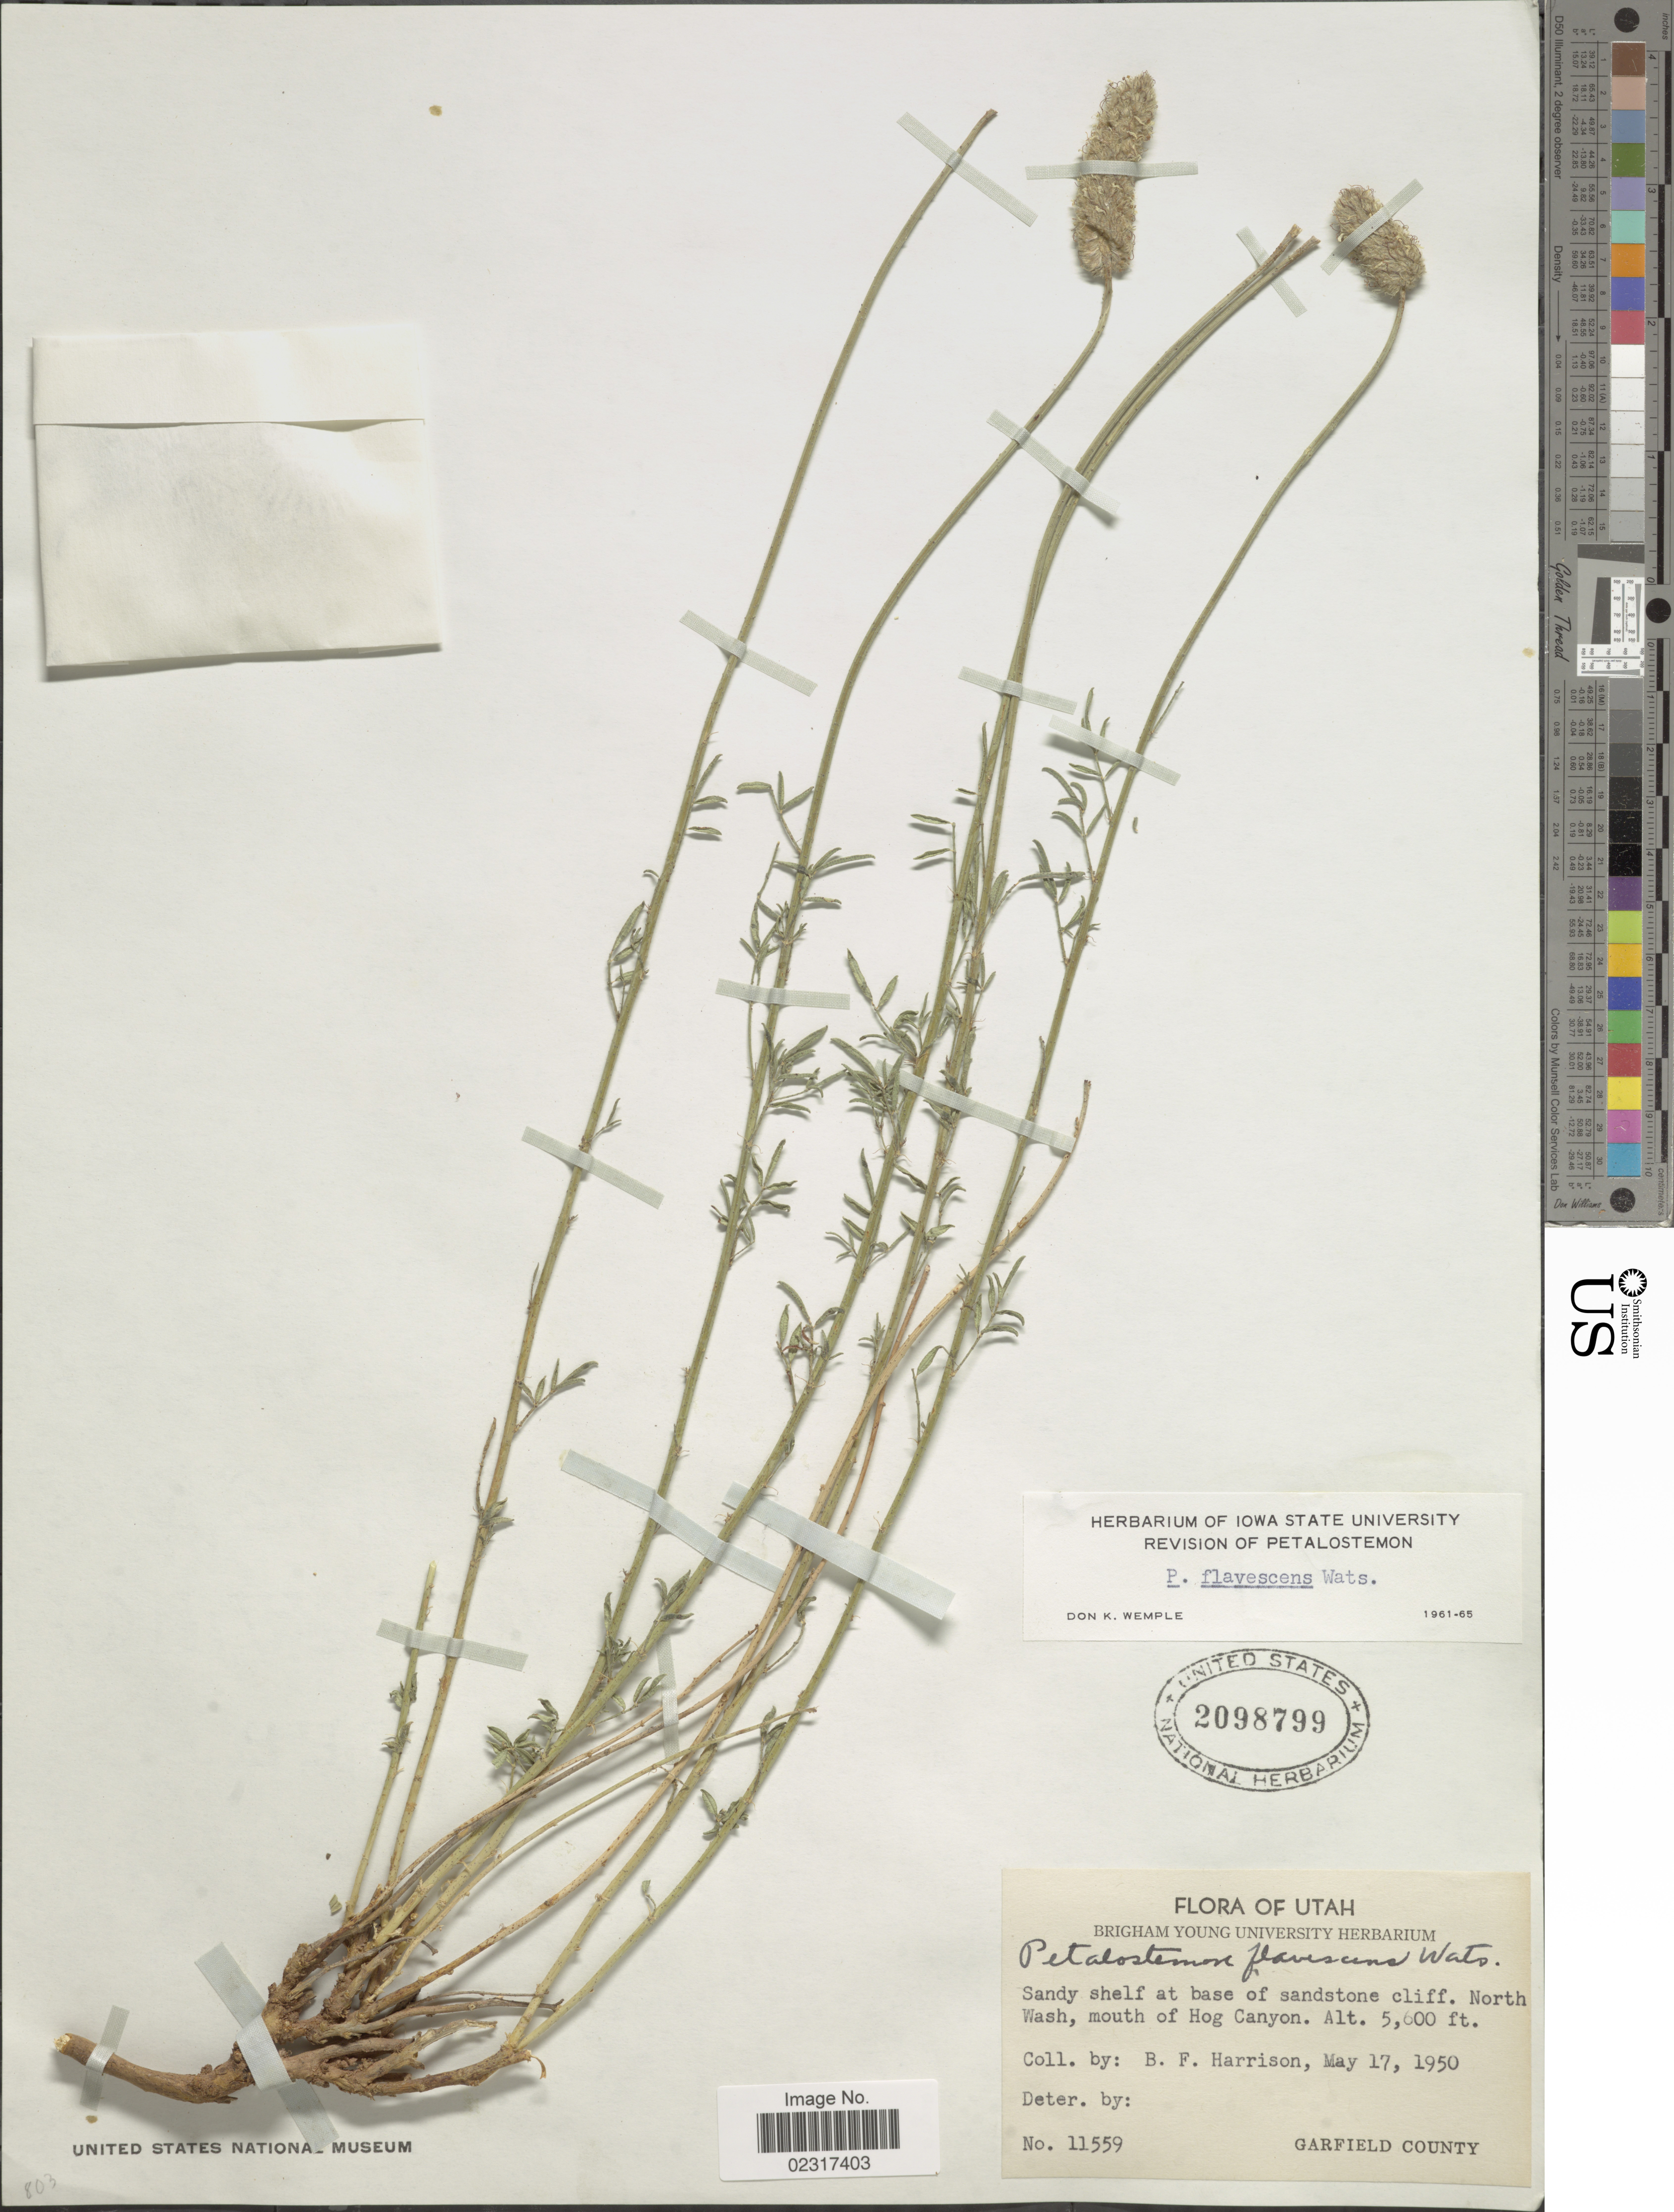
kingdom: Plantae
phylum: Tracheophyta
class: Magnoliopsida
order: Fabales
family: Fabaceae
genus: Dalea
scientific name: Dalea flavescens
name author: (S. Watson) S.L. Welsh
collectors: B. F. Harrison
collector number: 11559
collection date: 1950-05-17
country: United States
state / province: Utah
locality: Sandy shelf at base of sandstone cliff, North Wash, mouth of Hog Canyon, Garfield County.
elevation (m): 1707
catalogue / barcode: US 2098799